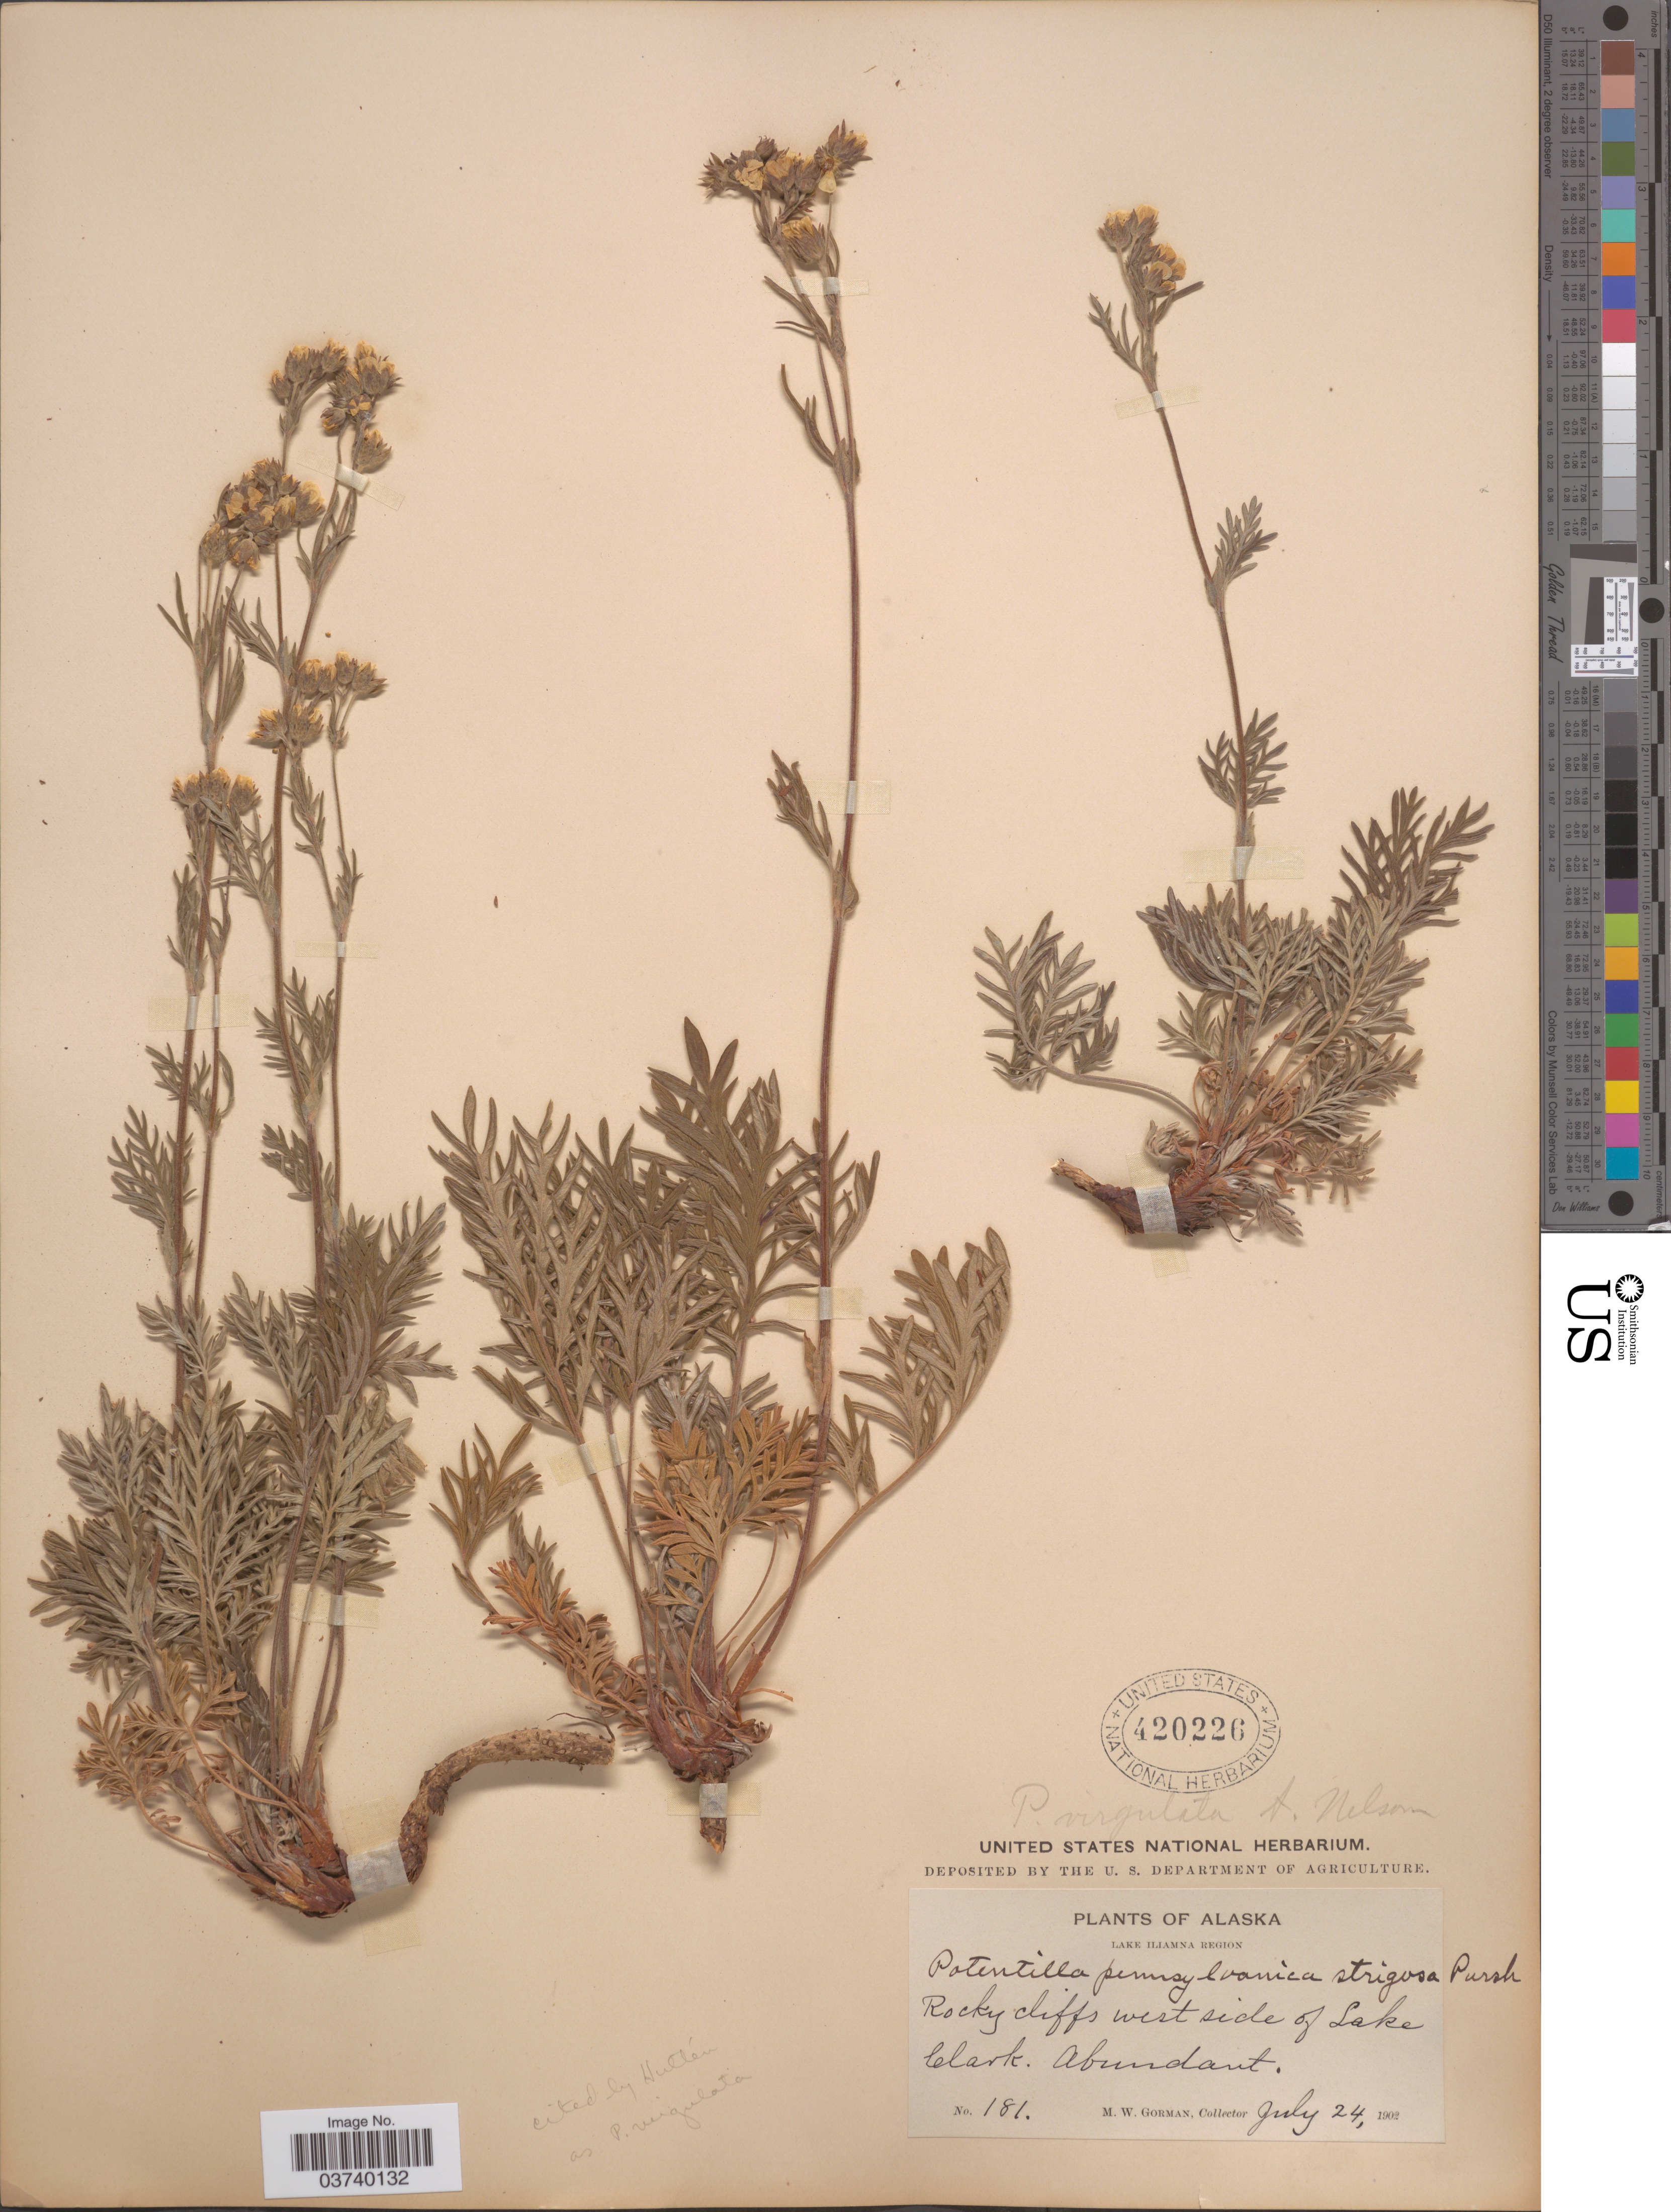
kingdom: Plantae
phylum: Tracheophyta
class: Magnoliopsida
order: Rosales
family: Rosaceae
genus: Potentilla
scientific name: Potentilla litoralis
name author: Rydb.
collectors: M. W. Gorman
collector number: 181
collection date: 1902-07-24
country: United States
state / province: Alaska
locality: Lake Iliamna Region. West side of Lake Clark.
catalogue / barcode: US 420226